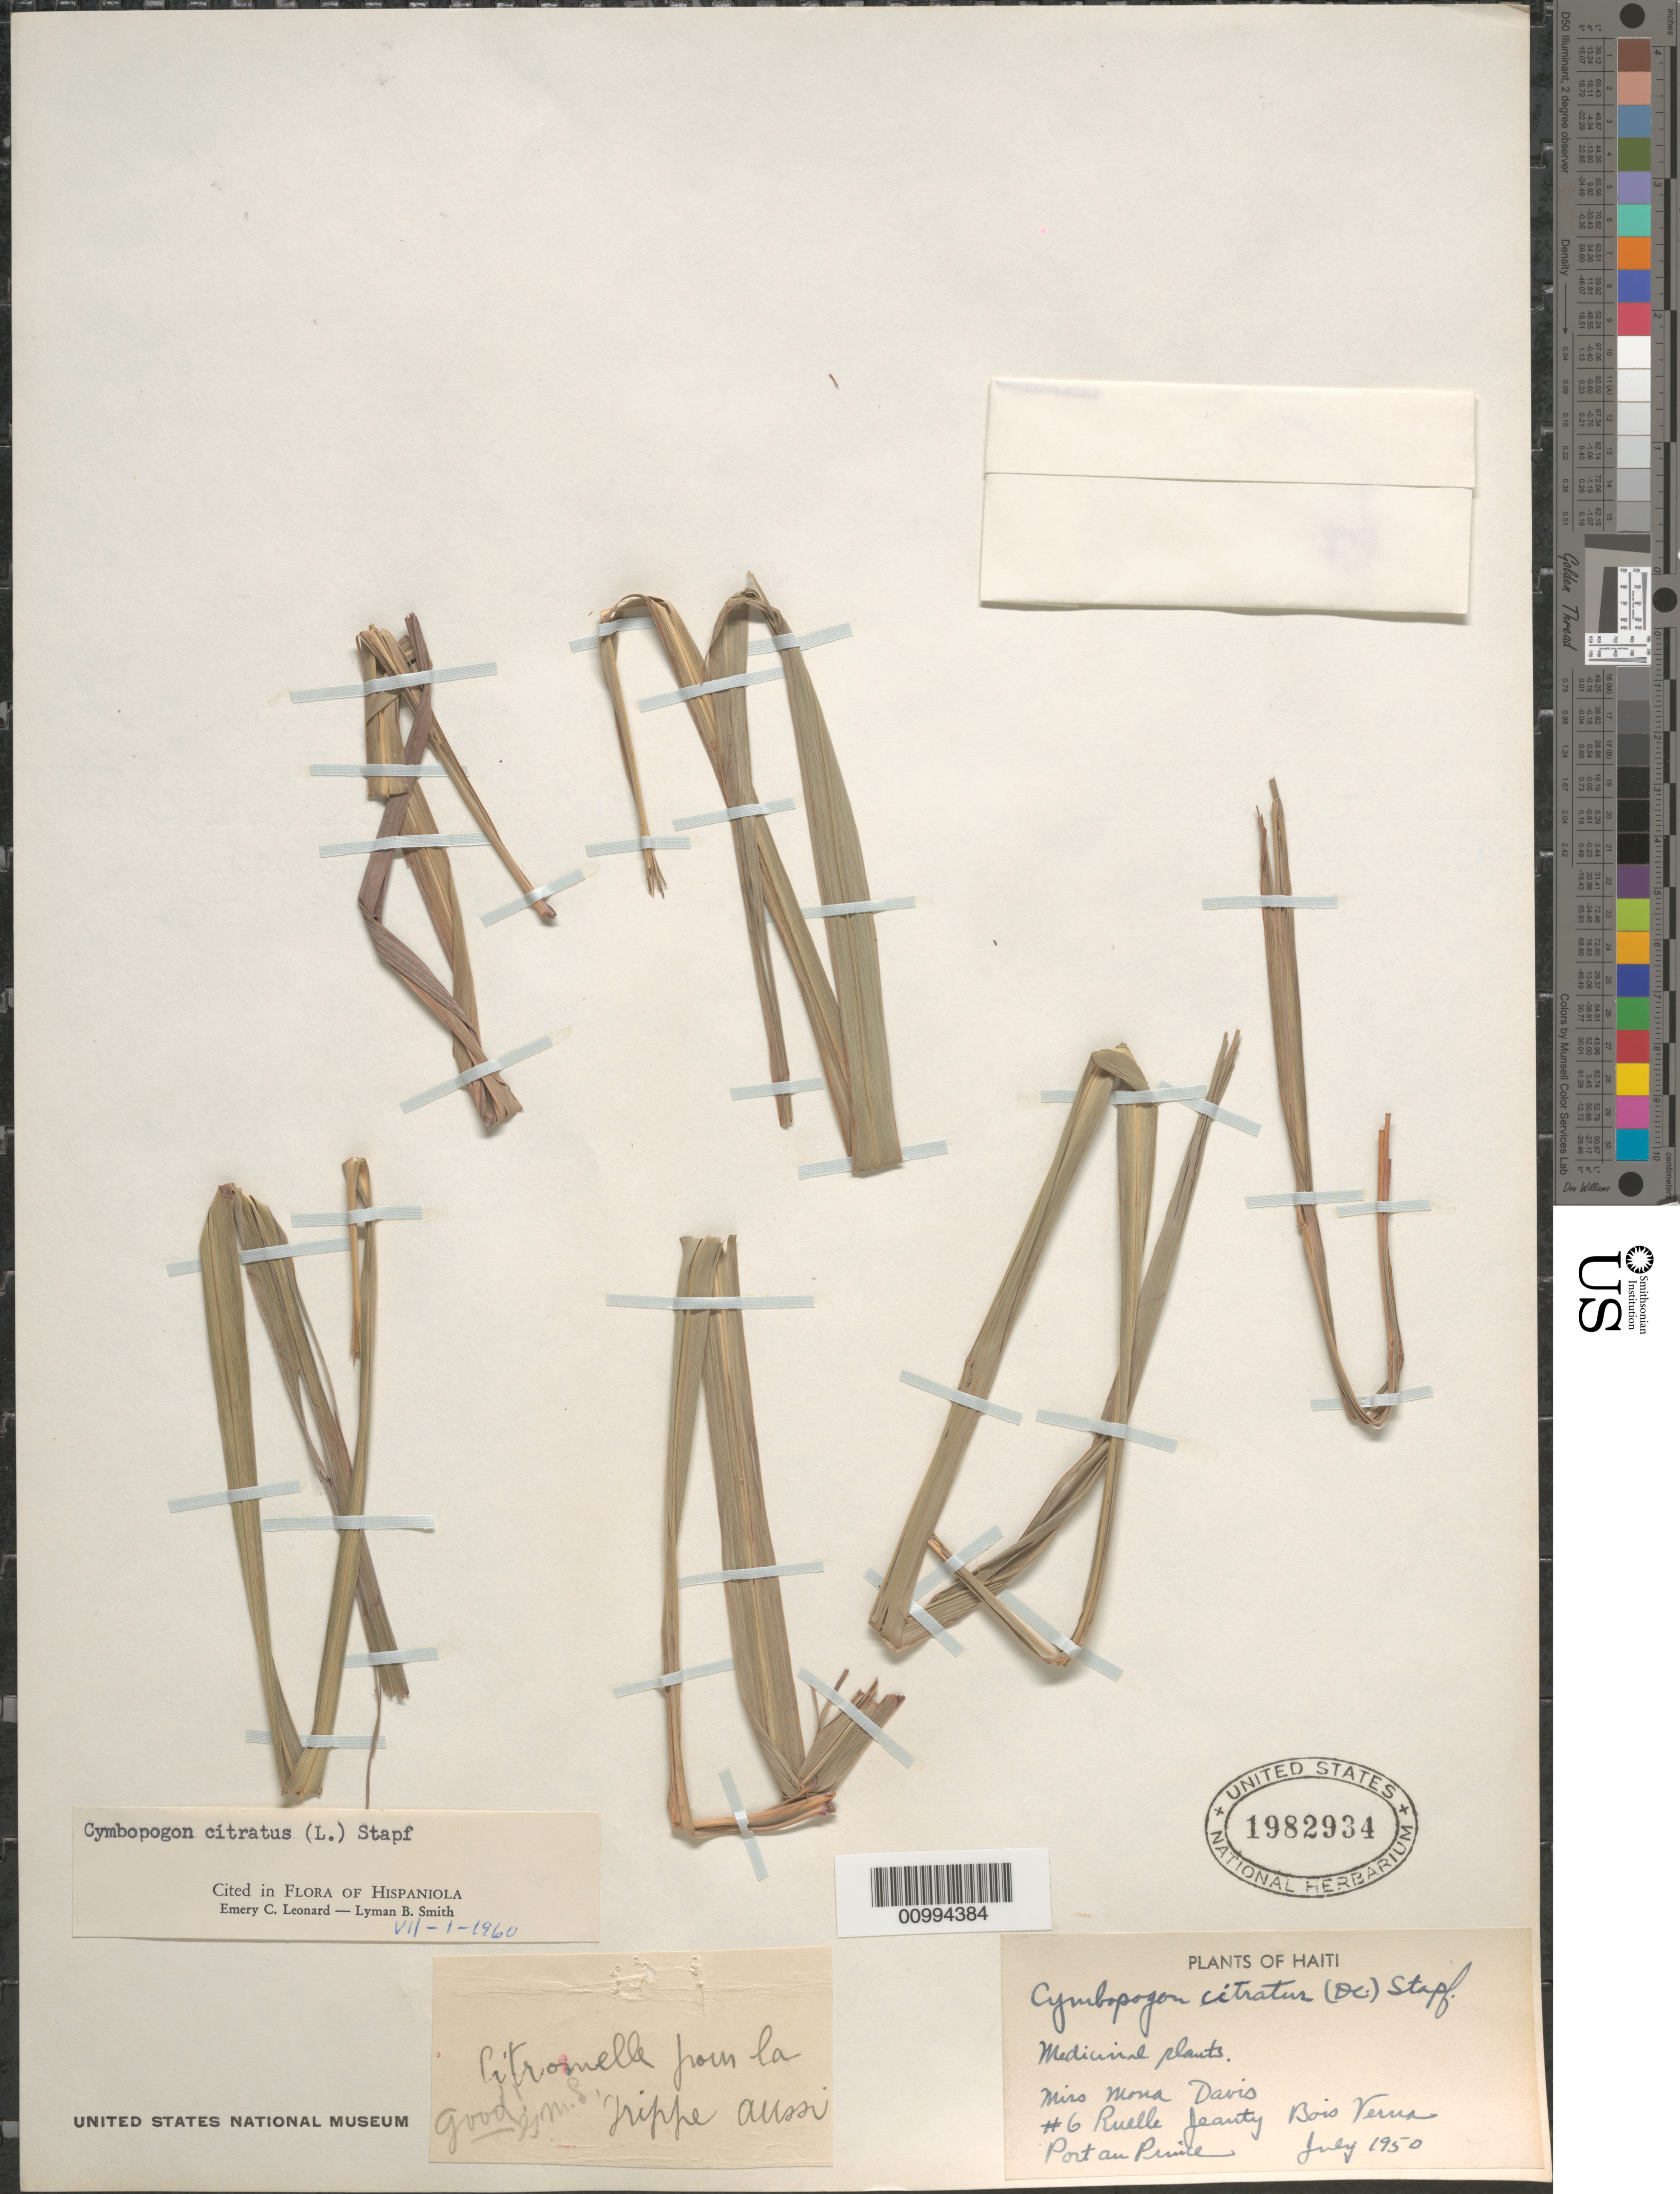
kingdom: Plantae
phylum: Tracheophyta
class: Liliopsida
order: Poales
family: Poaceae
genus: Cymbopogon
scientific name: Cymbopogon citratus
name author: (DC.) Stapf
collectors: M. Davis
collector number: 6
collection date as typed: Jul 1950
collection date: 1950-07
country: Haiti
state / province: Óuest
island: Hispaniola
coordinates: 0 N, 0 E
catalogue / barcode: US 1982934